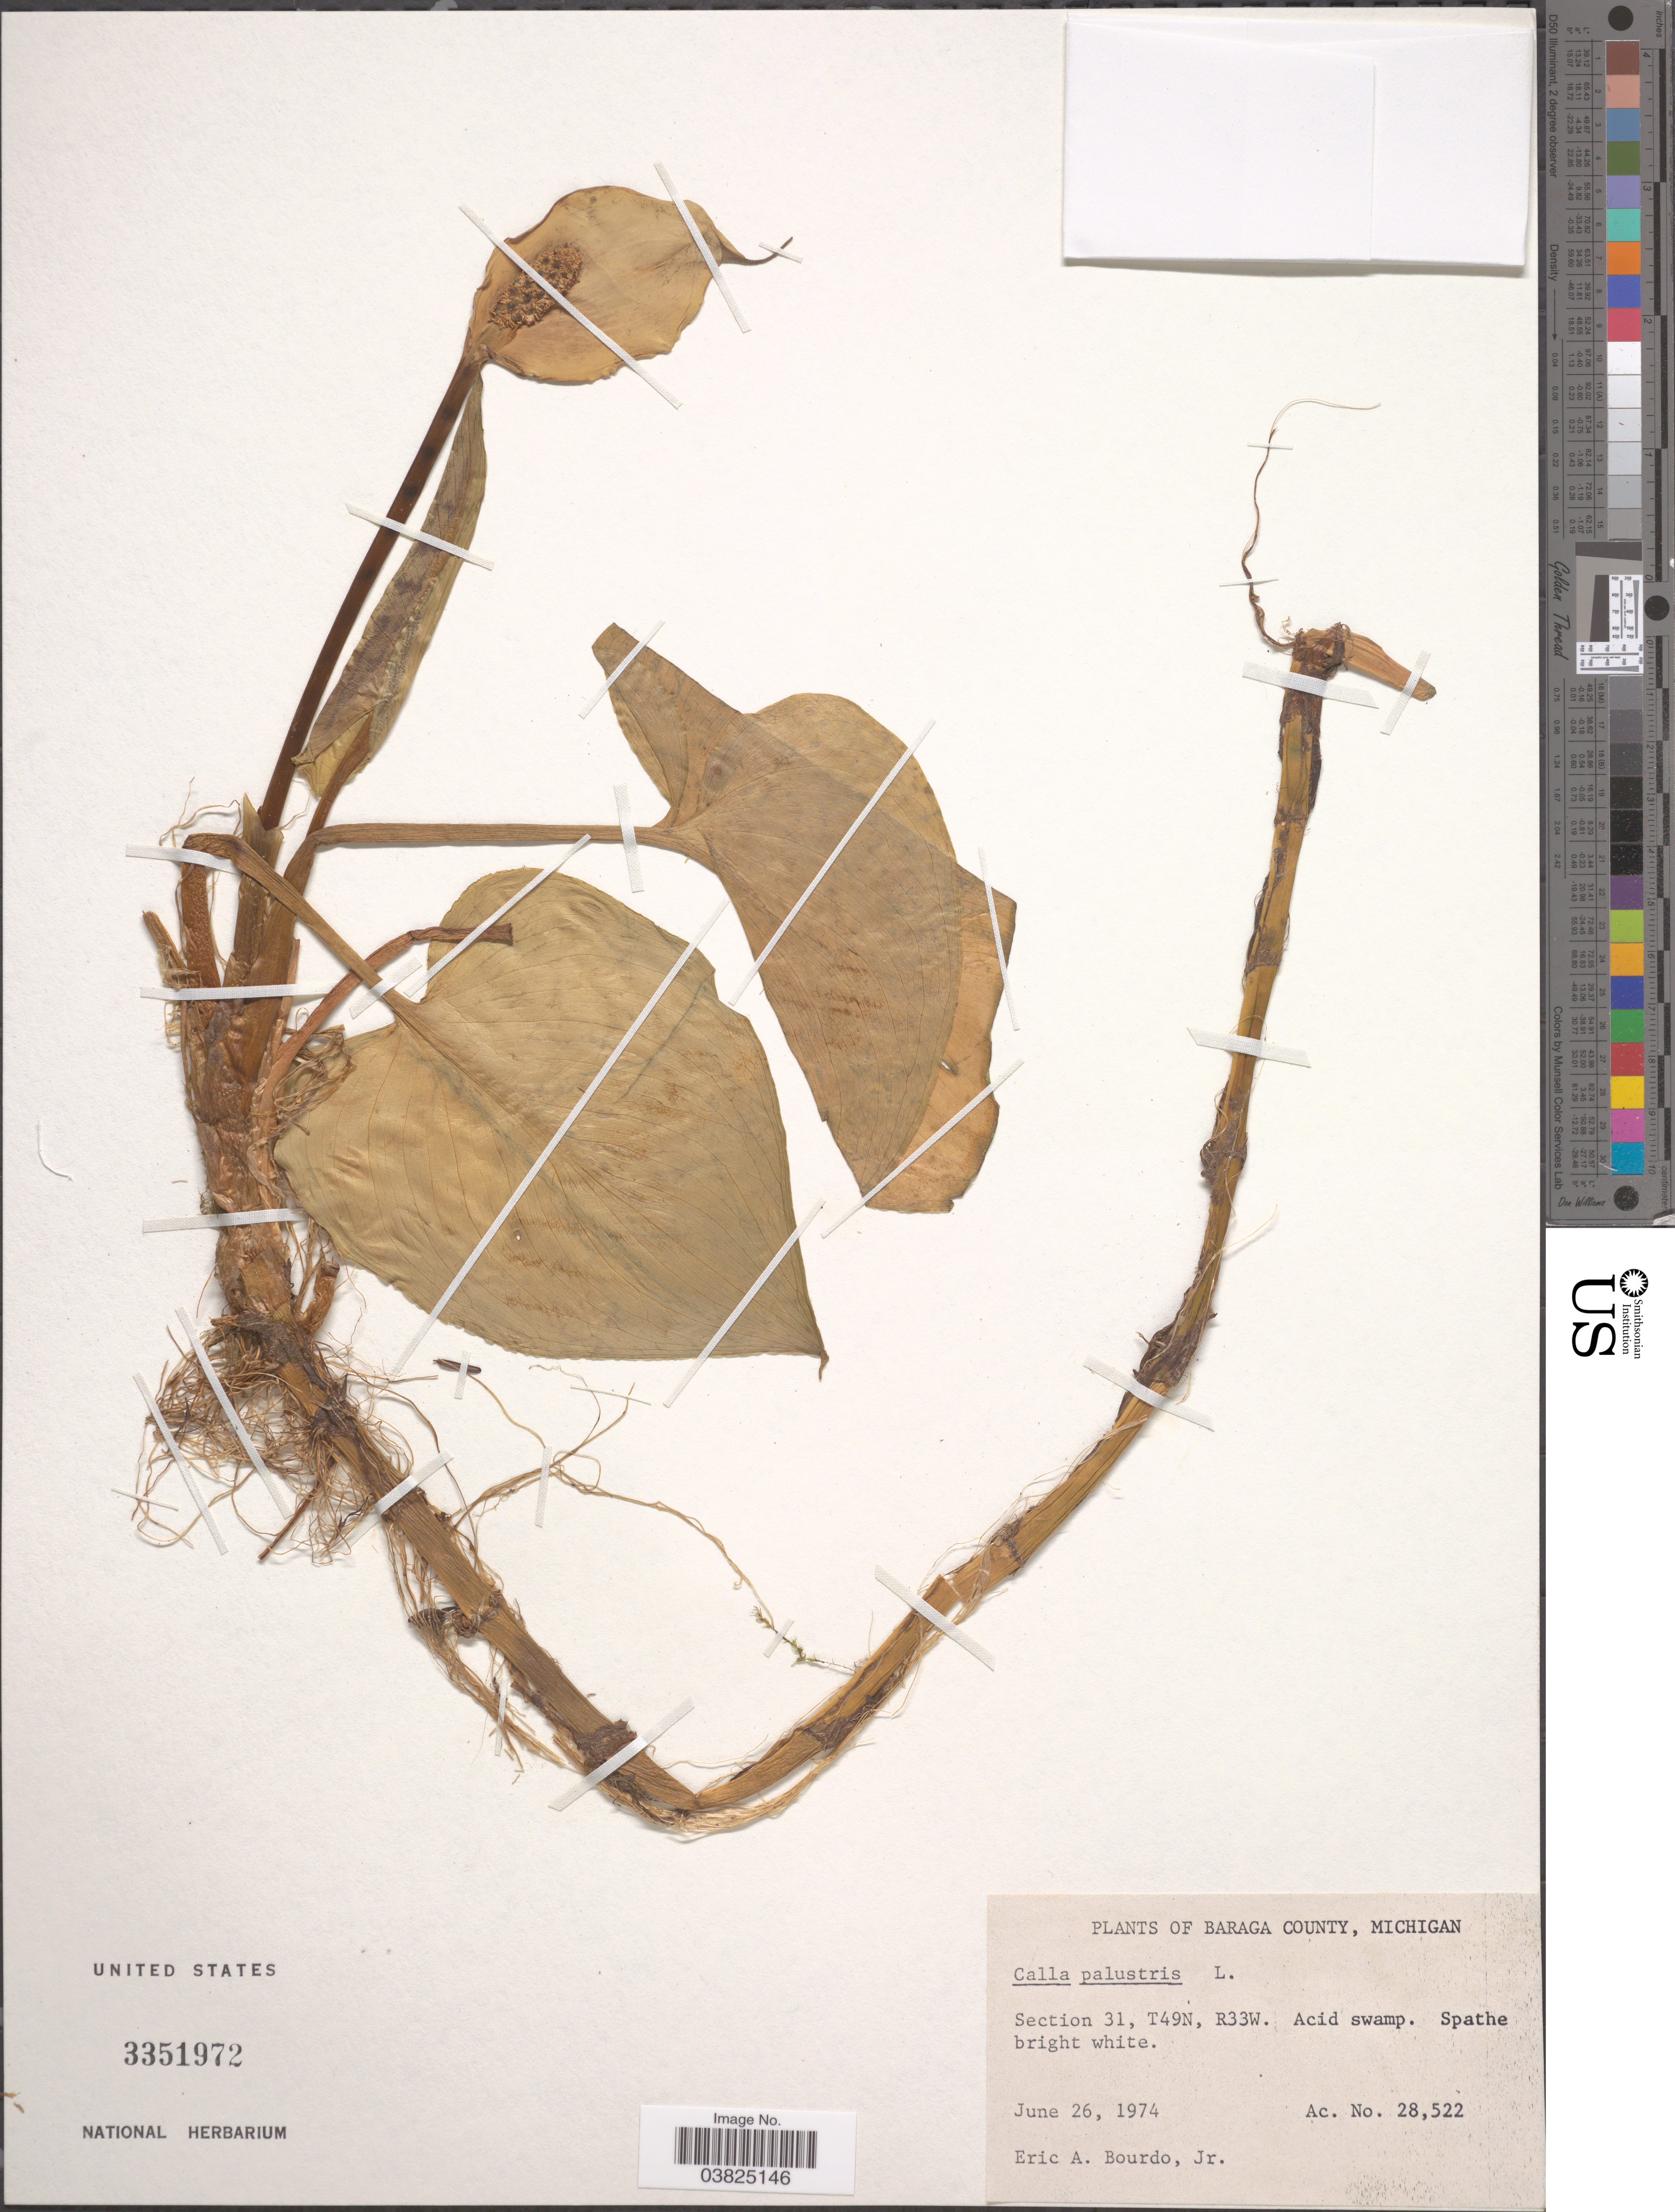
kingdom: Plantae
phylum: Tracheophyta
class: Liliopsida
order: Alismatales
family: Araceae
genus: Calla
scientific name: Calla palustris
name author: L.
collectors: E. Bourdo Jr.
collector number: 28522 ?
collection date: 1974-06-26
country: United States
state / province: Michigan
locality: Baraga County. Section 31, T49N, R33W.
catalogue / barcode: US 3351972